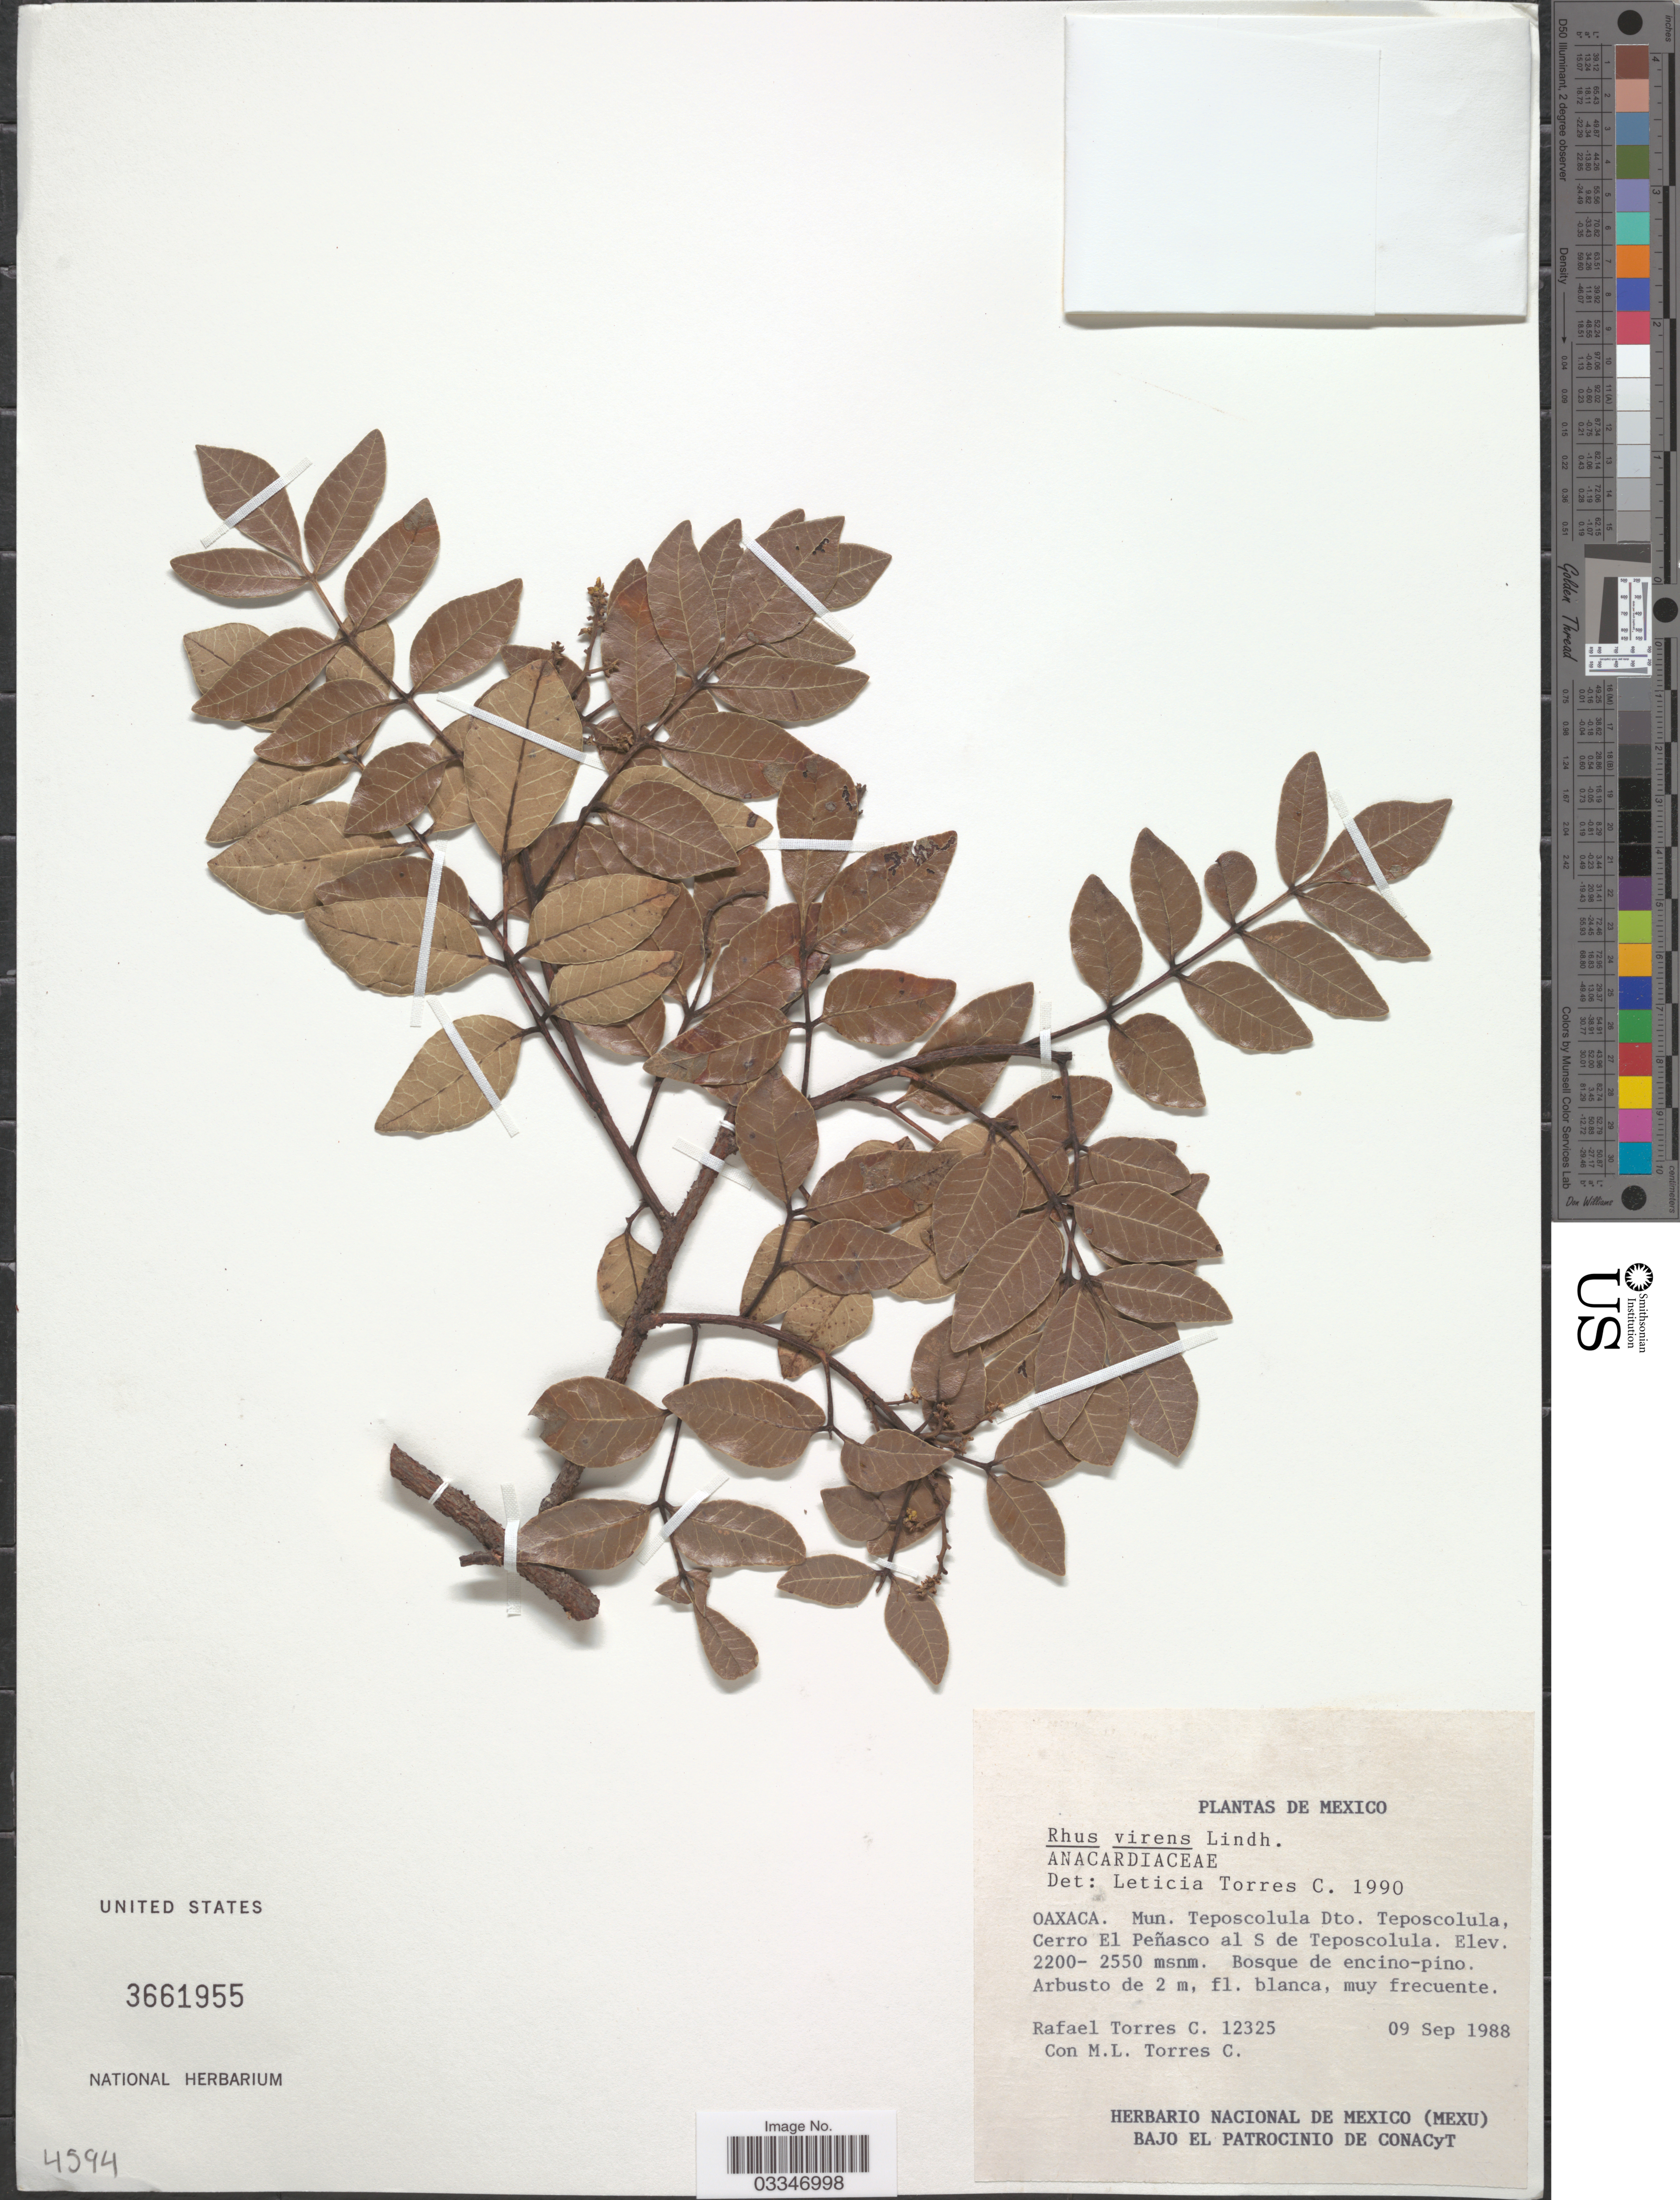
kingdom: Plantae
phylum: Tracheophyta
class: Magnoliopsida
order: Sapindales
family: Anacardiaceae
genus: Rhus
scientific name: Rhus choriophylla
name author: Wooton & Standl.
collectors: R. Torres C. & M. L. Torres Colin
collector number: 12325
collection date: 1988-09-09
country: Mexico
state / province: Oaxaca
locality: Mun. Teposcolula Dto. Teposcolula Cerro El Peñasco al S de Teposcolula.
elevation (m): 2200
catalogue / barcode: US 3661955